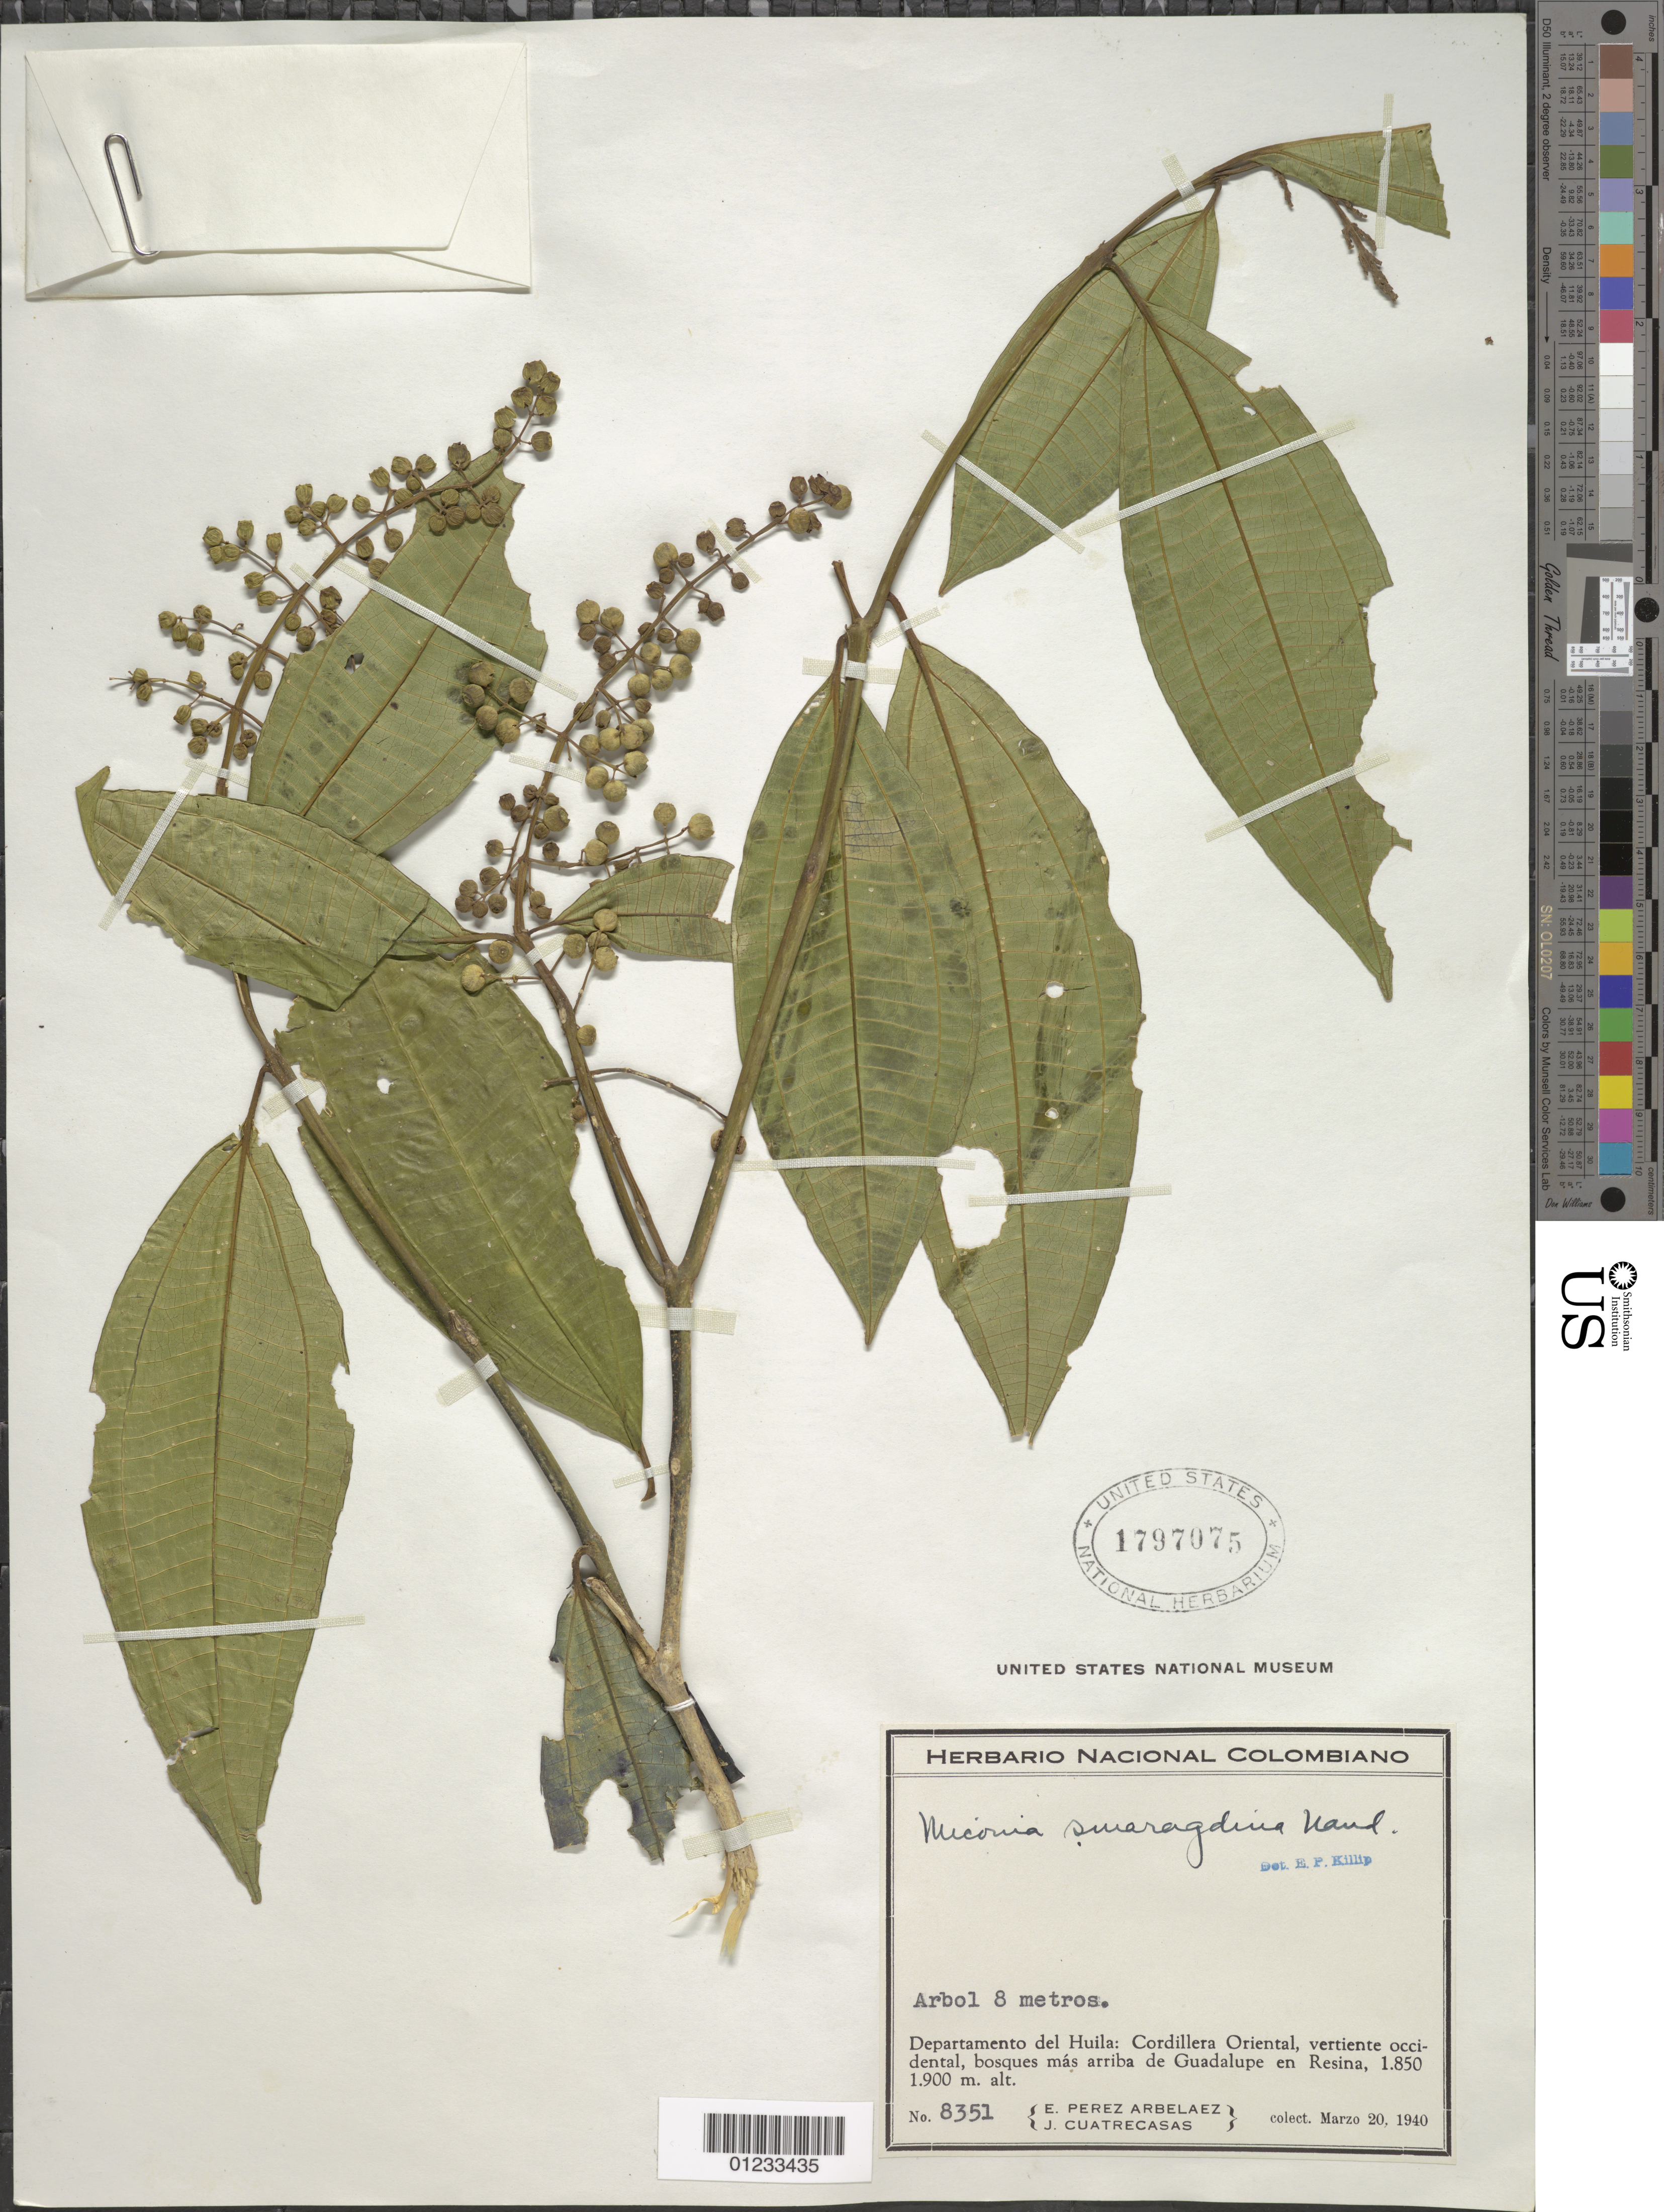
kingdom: Plantae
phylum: Tracheophyta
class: Magnoliopsida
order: Myrtales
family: Melastomataceae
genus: Miconia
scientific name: Miconia smaragdina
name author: Naudin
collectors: E. Pérez Arbeláez & J. Cuatrecasas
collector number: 8351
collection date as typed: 20 Mar 1940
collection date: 1940-03-20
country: Colombia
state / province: Huila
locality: Cordillera Oriental, Vertiente Occidental, Bosques Mas Arriba de Guadalupe en Resina.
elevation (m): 1850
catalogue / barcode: US 1797075